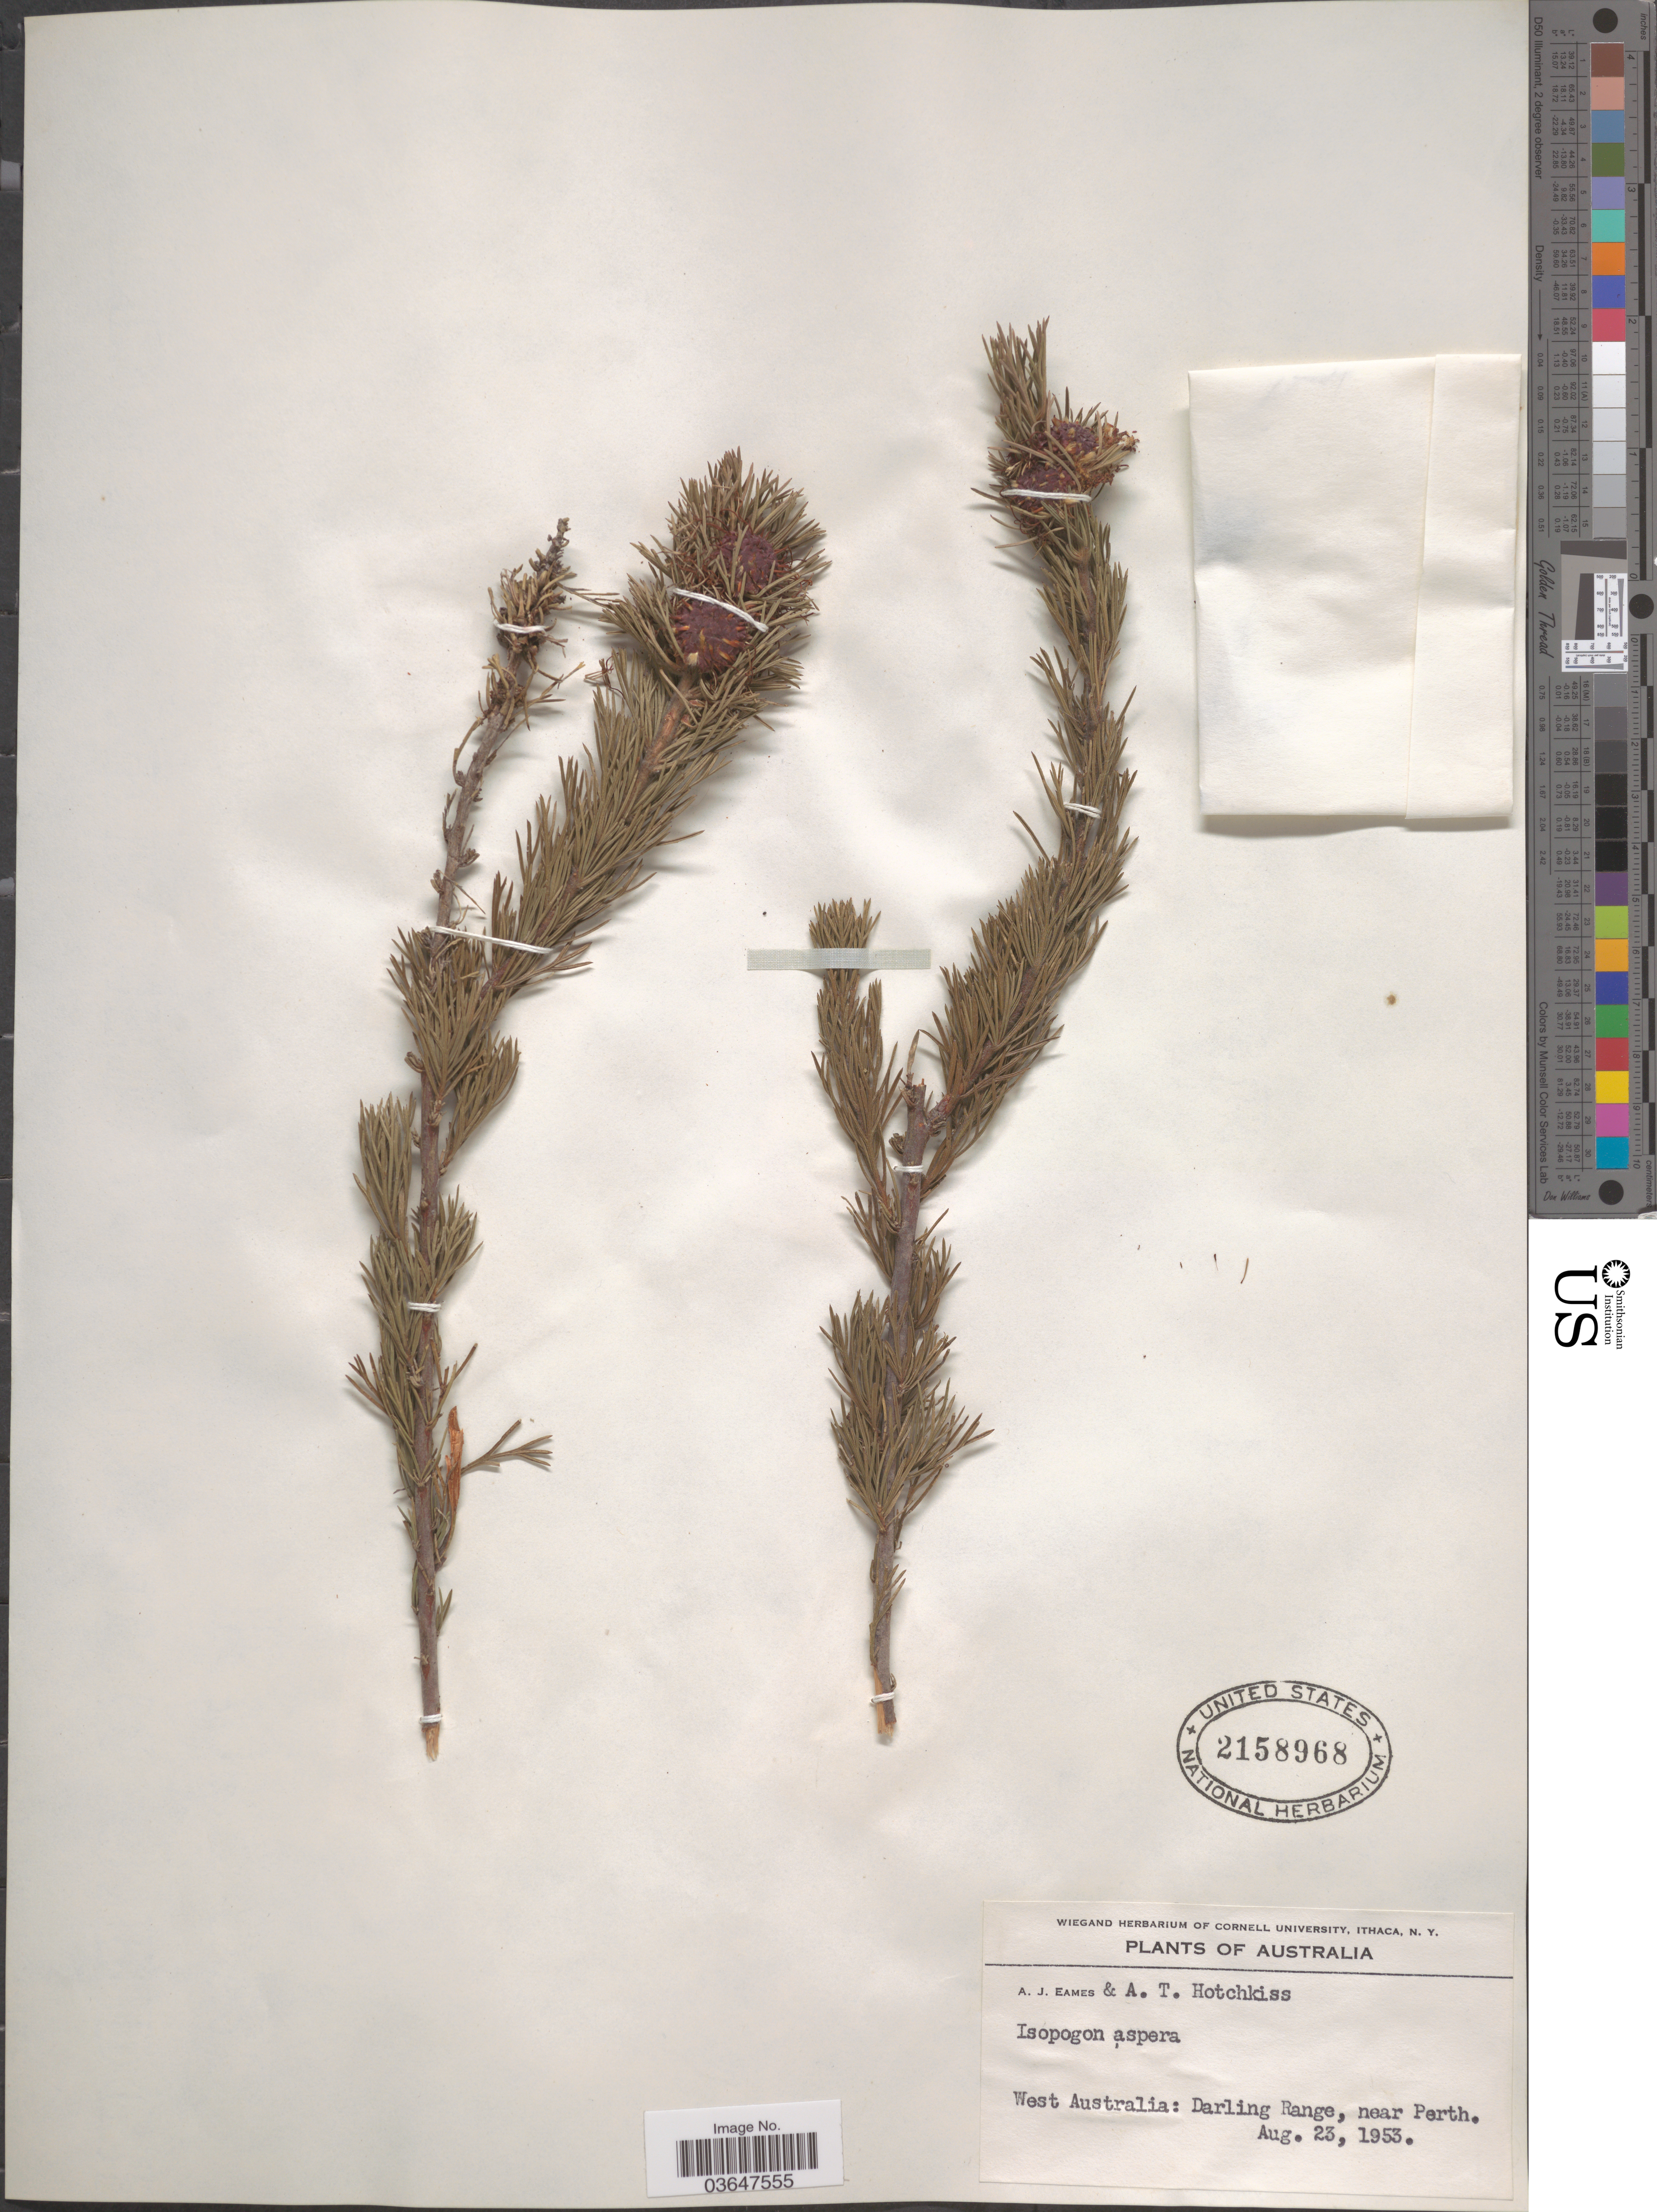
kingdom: Plantae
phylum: Tracheophyta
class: Magnoliopsida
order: Proteales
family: Proteaceae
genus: Isopogon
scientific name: Isopogon asper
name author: R. Br.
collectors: A. J. Eames & A. Hotchkiss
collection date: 1953-08-23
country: Australia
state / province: Western Australia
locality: West Australia: Darling Range, near Perth.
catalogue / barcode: US 2158968